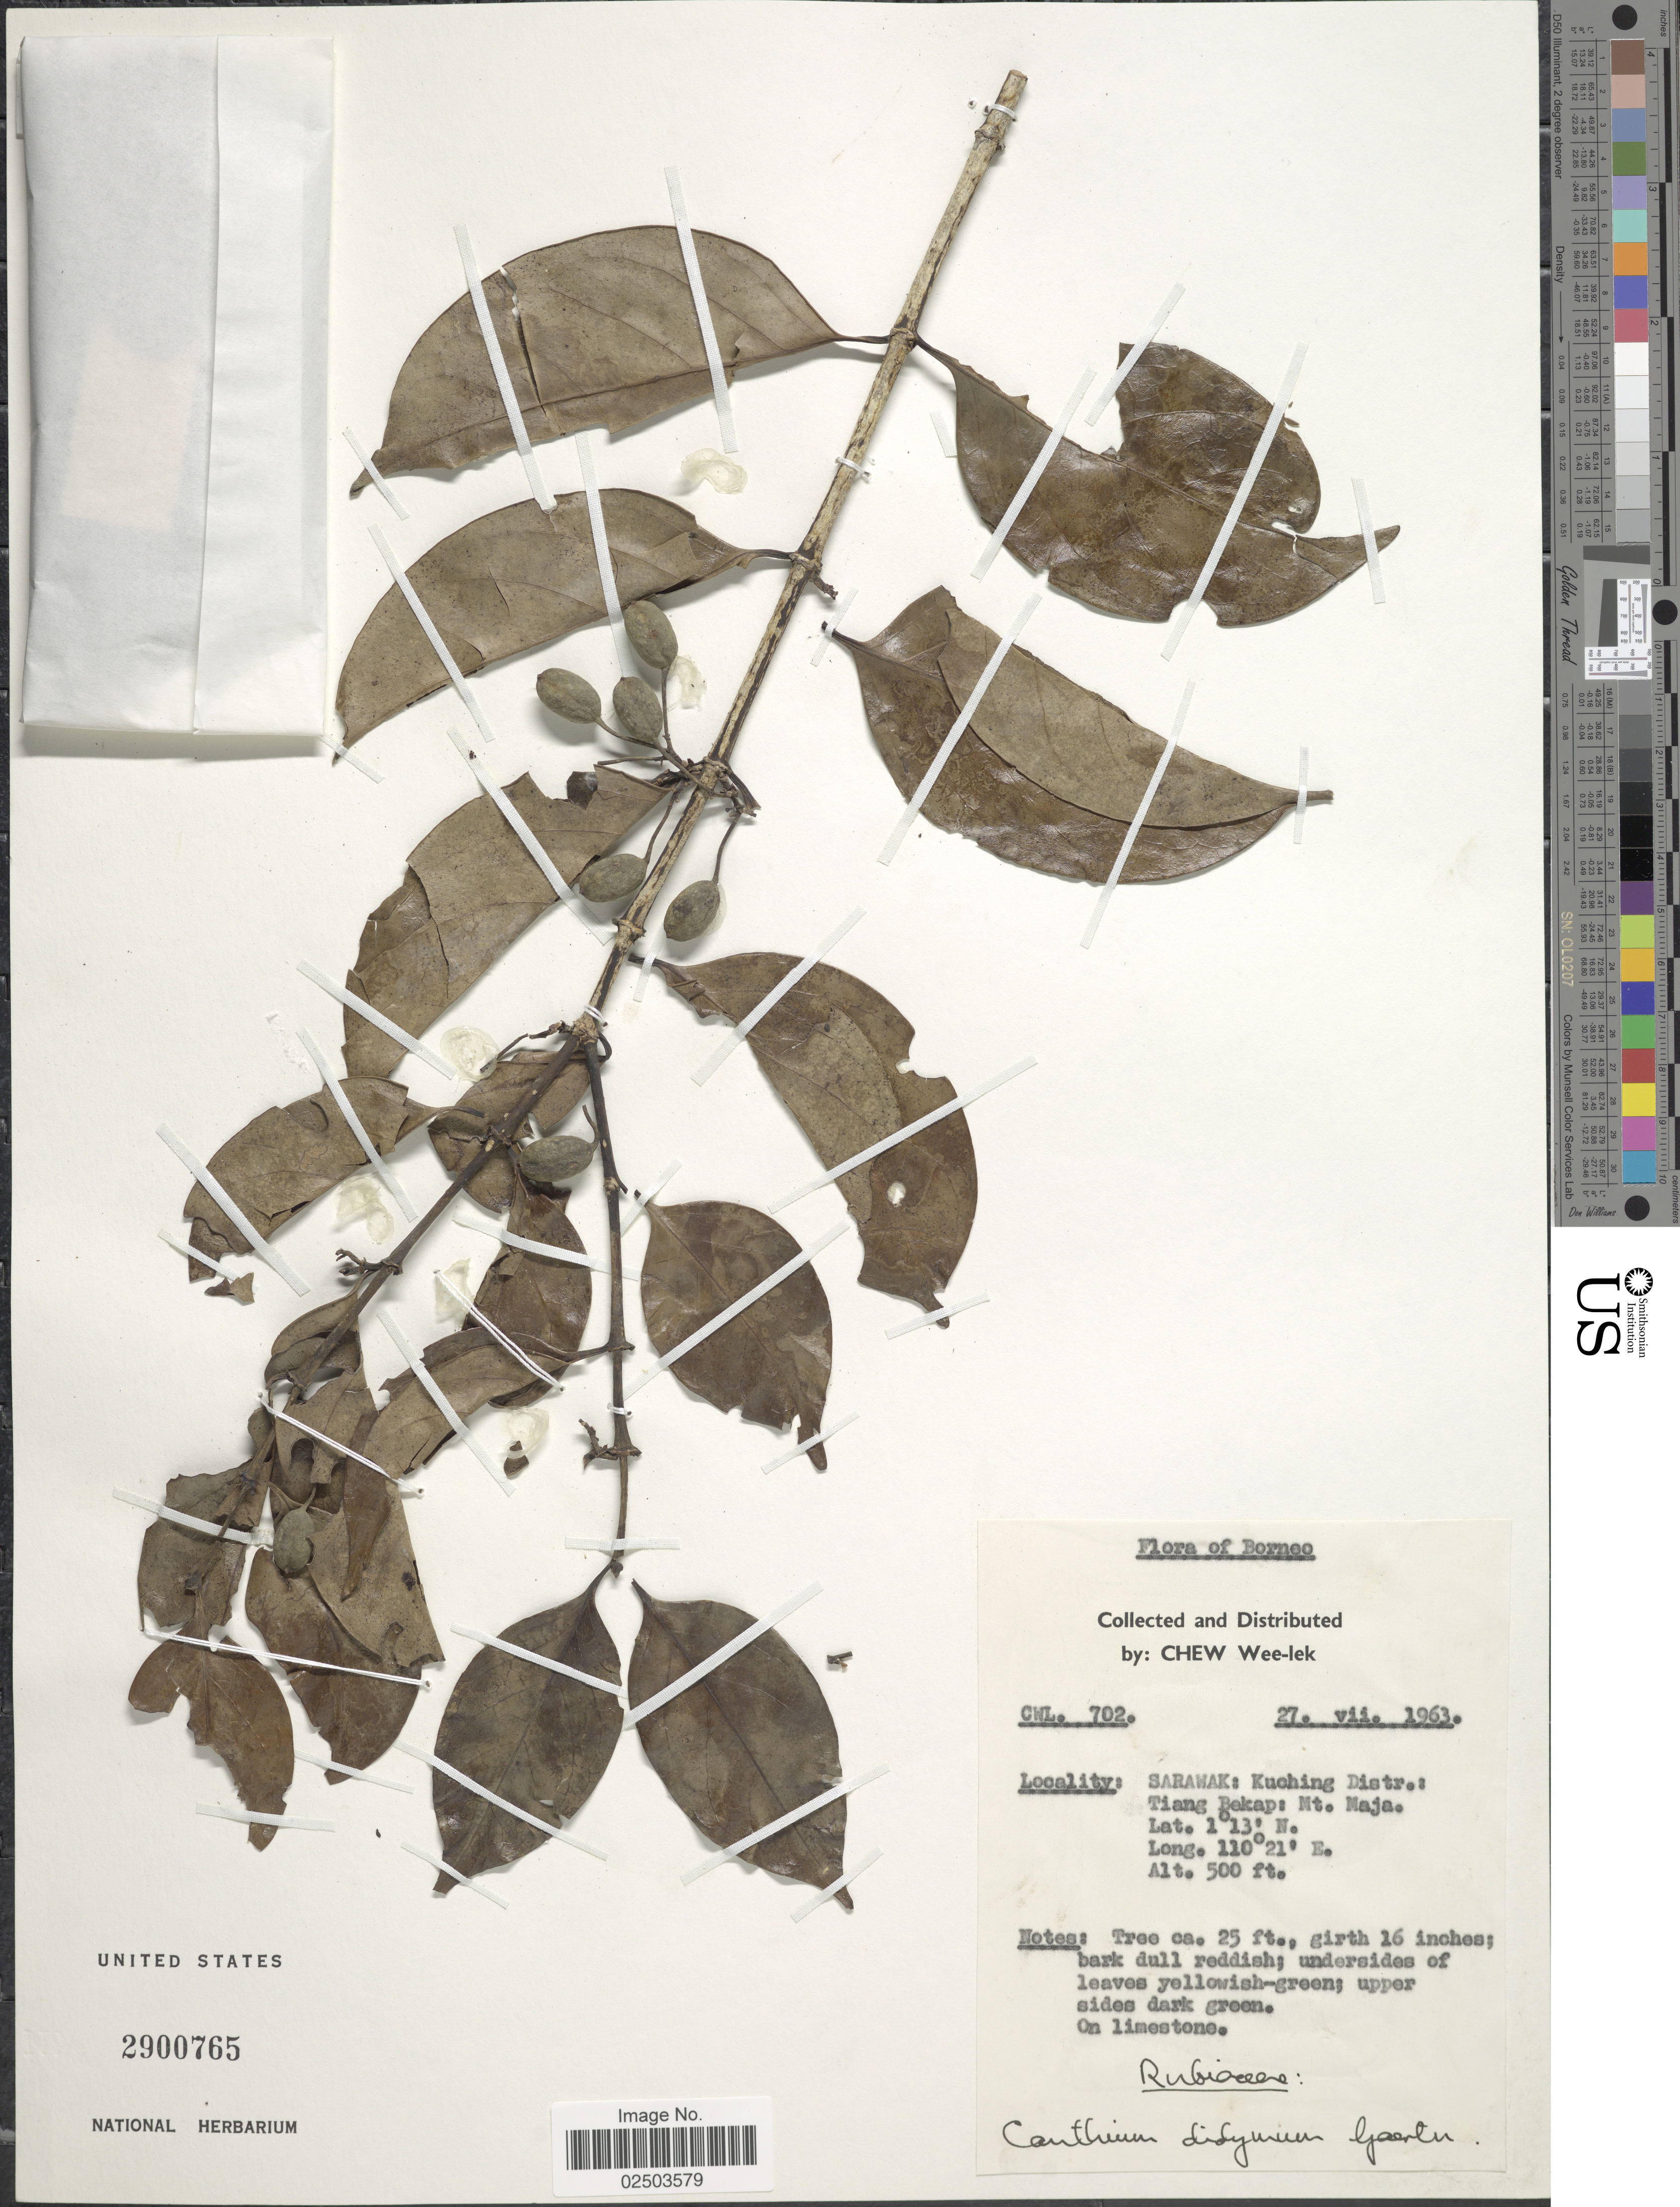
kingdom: Plantae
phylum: Tracheophyta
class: Magnoliopsida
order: Gentianales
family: Rubiaceae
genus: Psydrax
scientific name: Psydrax dicoccos var. dicoccos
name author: Gaertn.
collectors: W. Chew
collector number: CWL. 702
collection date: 1963-07-27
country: Malaysia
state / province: Sarawak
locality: Kuching Distr.: Tiang Bekap: Mt. Maja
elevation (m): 152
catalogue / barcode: US 2900765